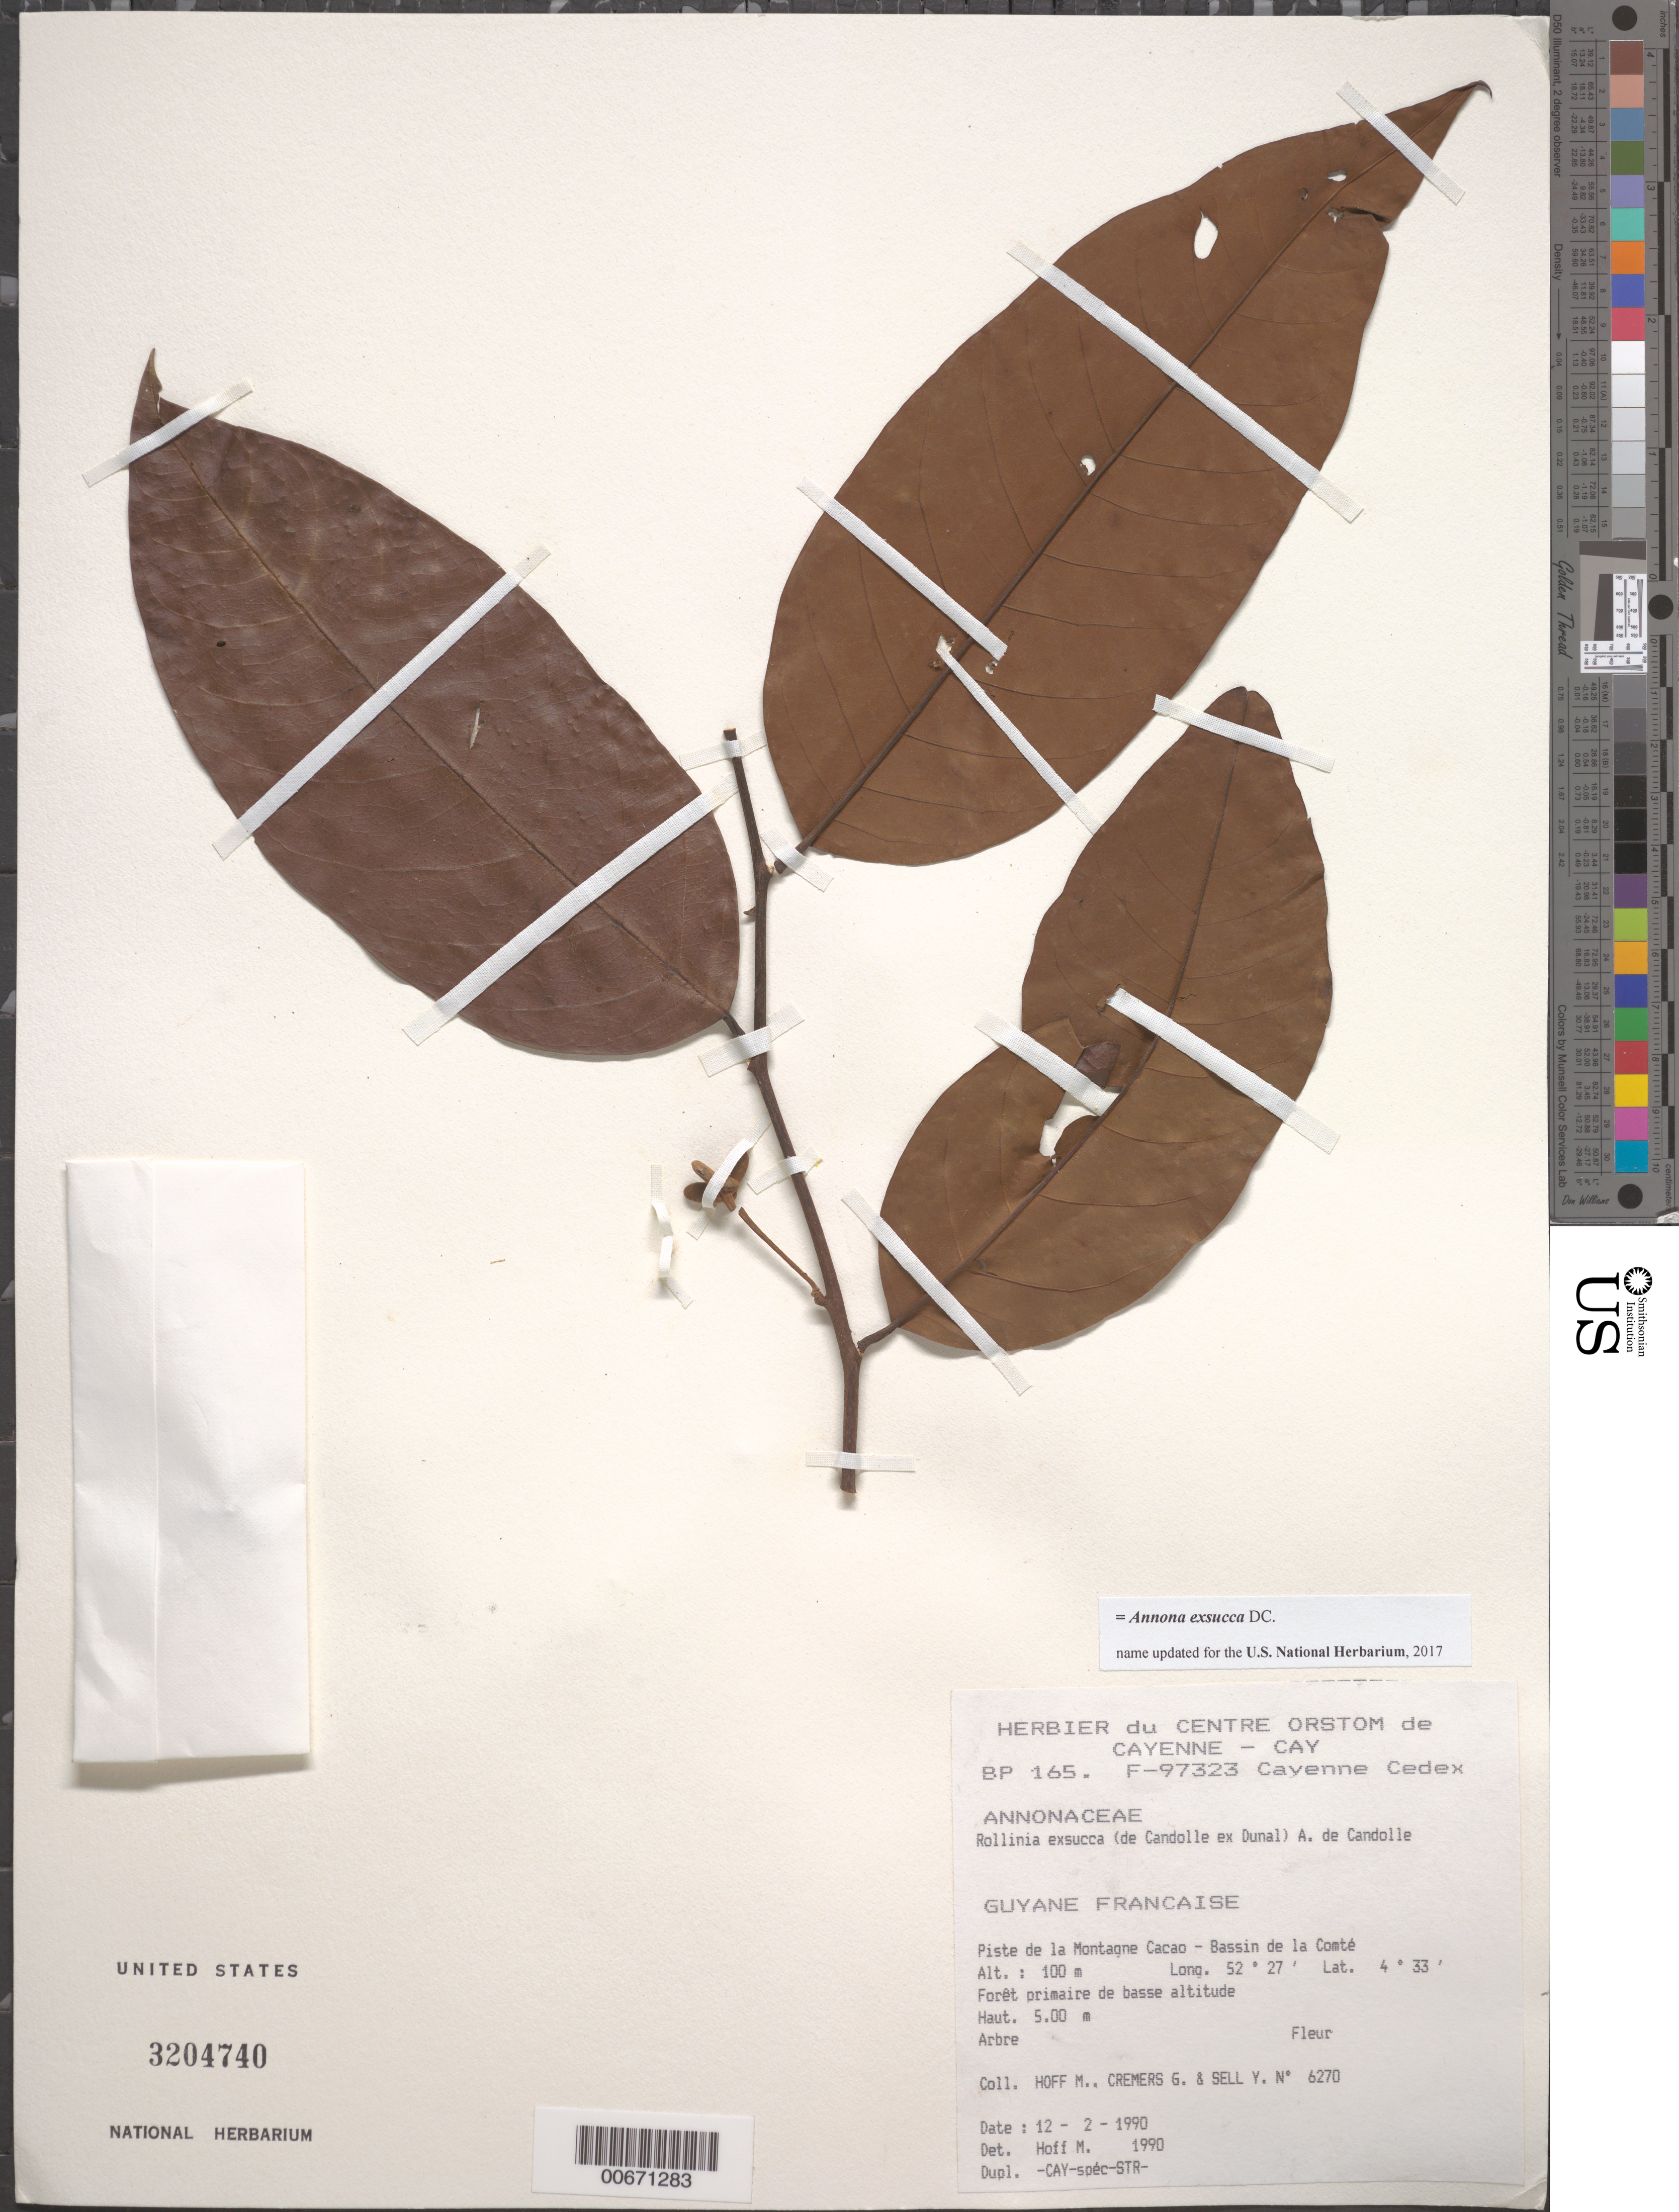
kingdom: Plantae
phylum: Tracheophyta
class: Magnoliopsida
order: Magnoliales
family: Annonaceae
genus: Annona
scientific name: Annona exsucca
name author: DC. ex Dunal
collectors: M. Hoff, G. Cremers & Y. Sell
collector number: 6270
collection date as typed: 12-Feb-90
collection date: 1990-02-12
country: French Guiana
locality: Piste de la Montagne Cacao, Bassin de la Comté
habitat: Low primary forest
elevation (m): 100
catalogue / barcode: US 3204740